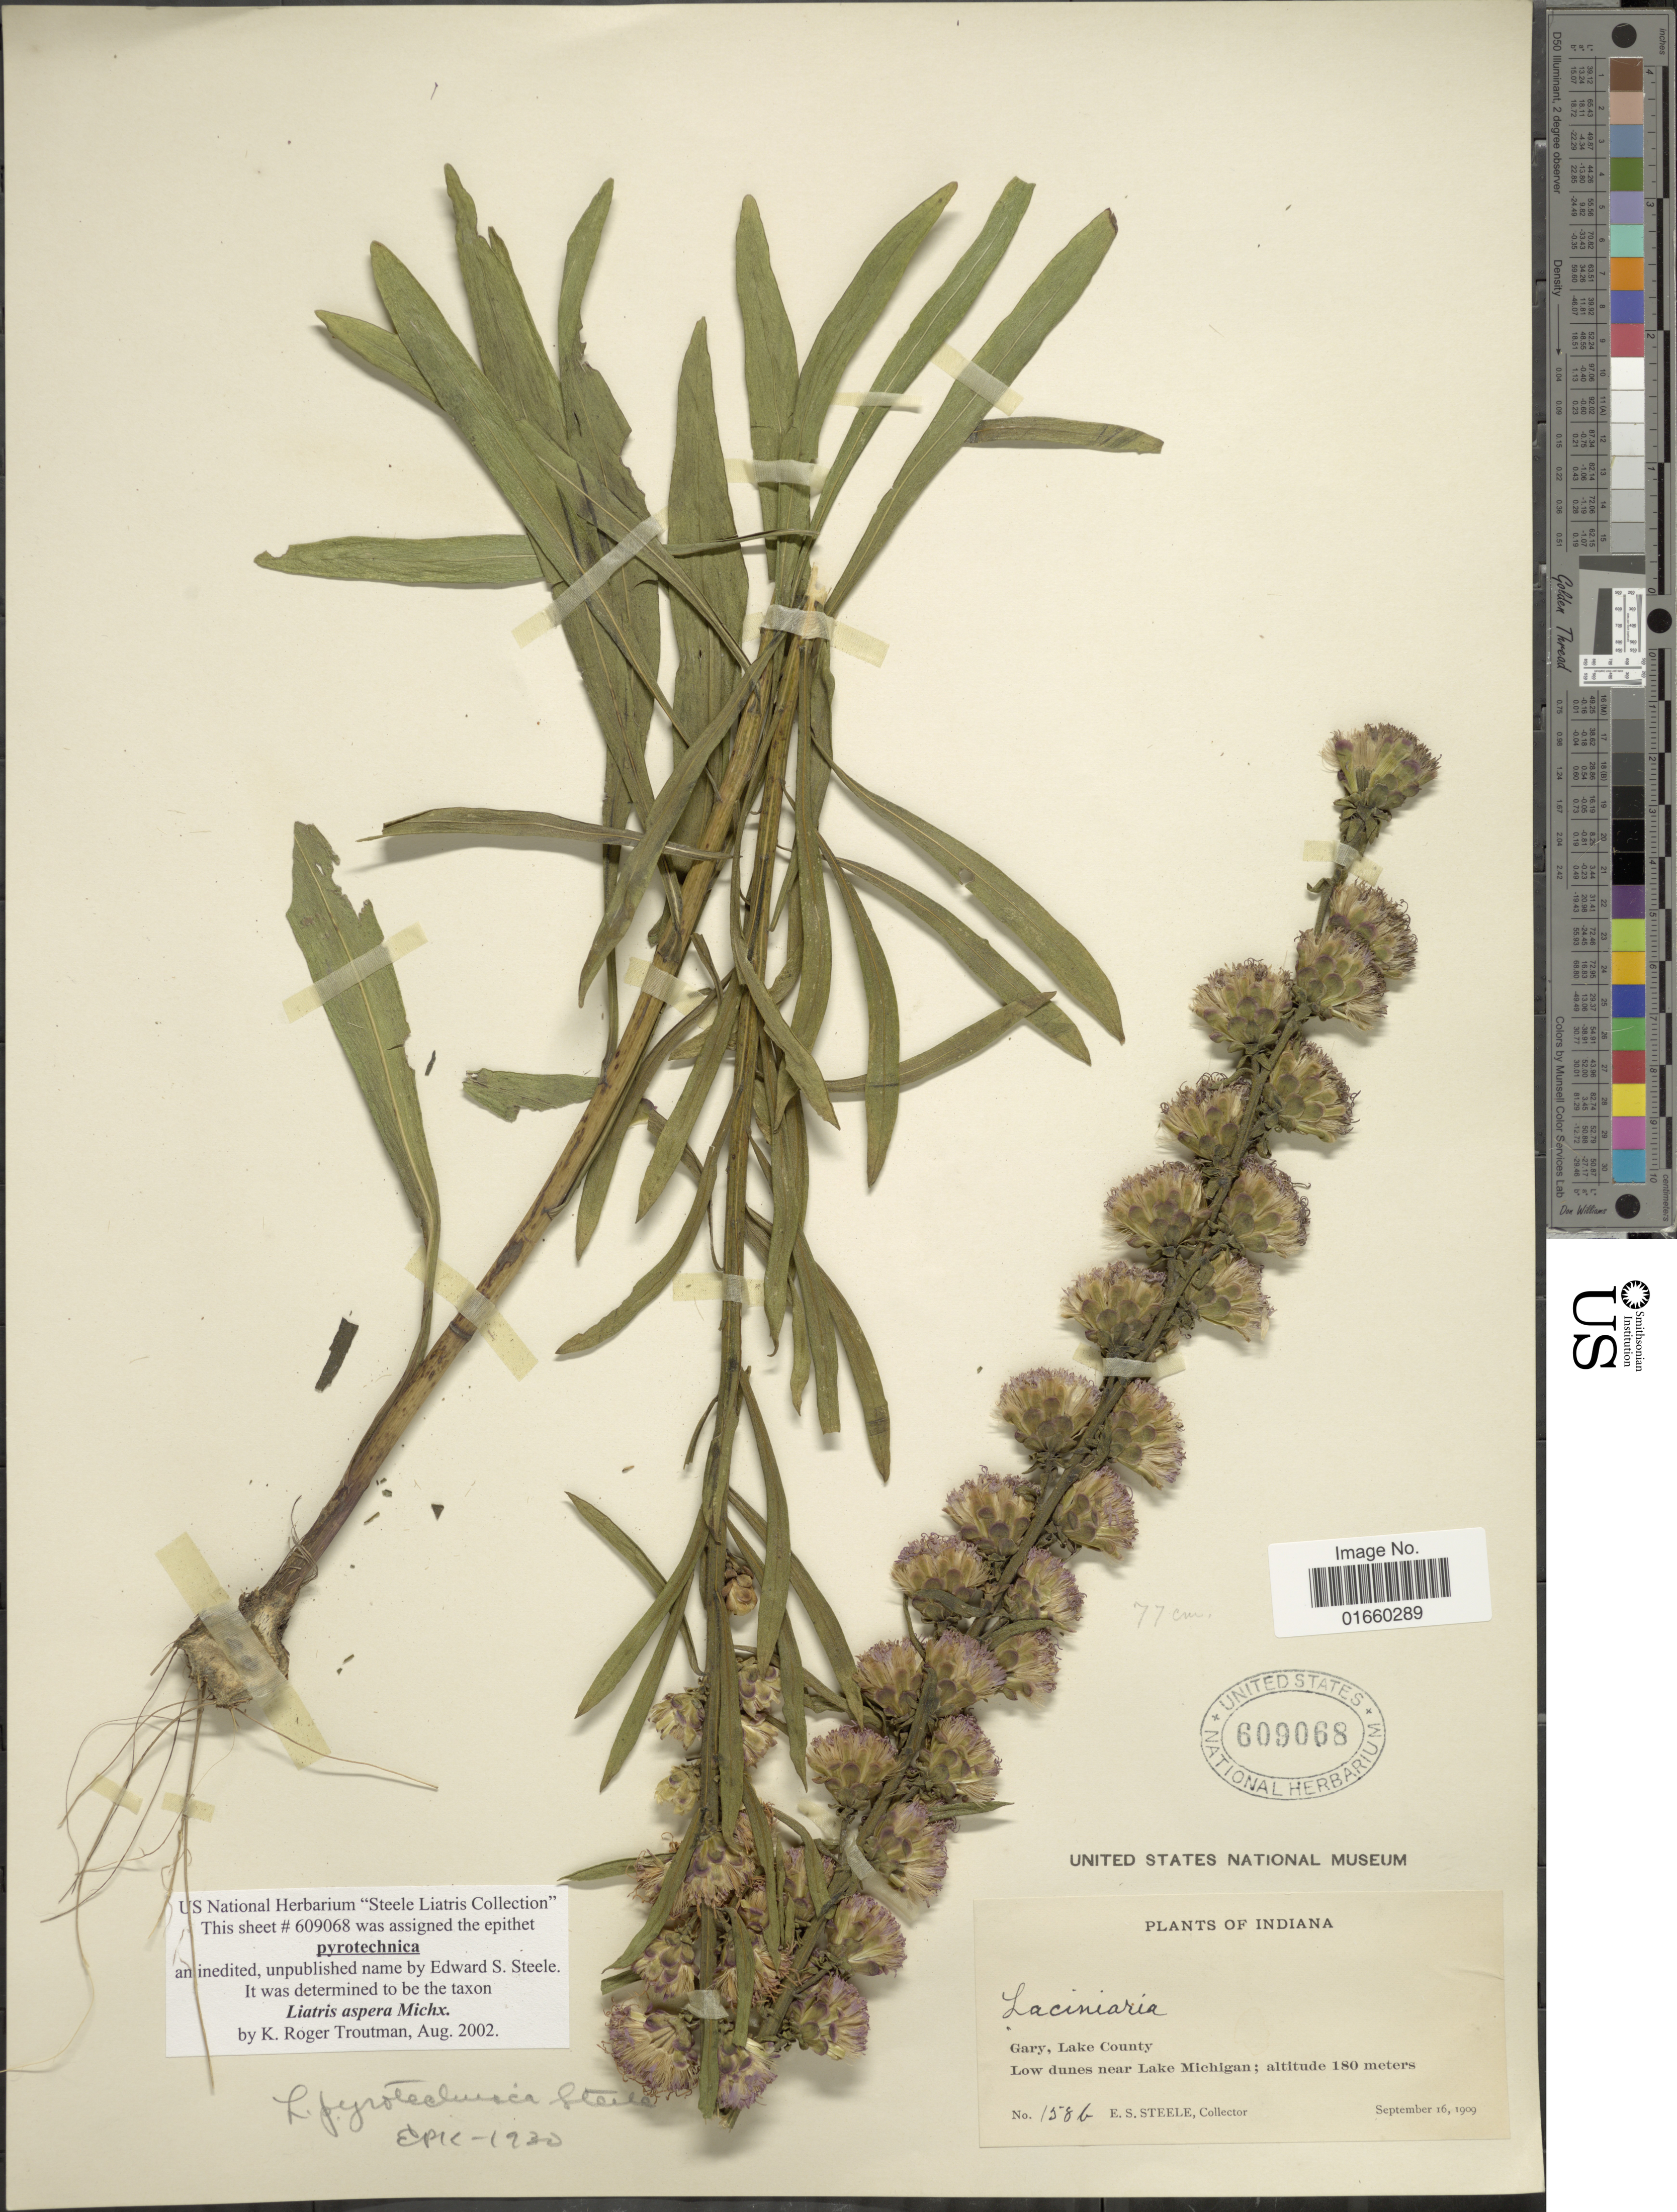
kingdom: Plantae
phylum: Tracheophyta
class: Magnoliopsida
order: Asterales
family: Asteraceae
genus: Liatris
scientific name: Liatris aspera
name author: Michx.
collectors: E. Steele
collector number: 158b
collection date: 1909-09-16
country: United States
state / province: Indiana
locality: Gary, Lake County, Low dunes near Lake Michigan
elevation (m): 180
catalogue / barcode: US 609068